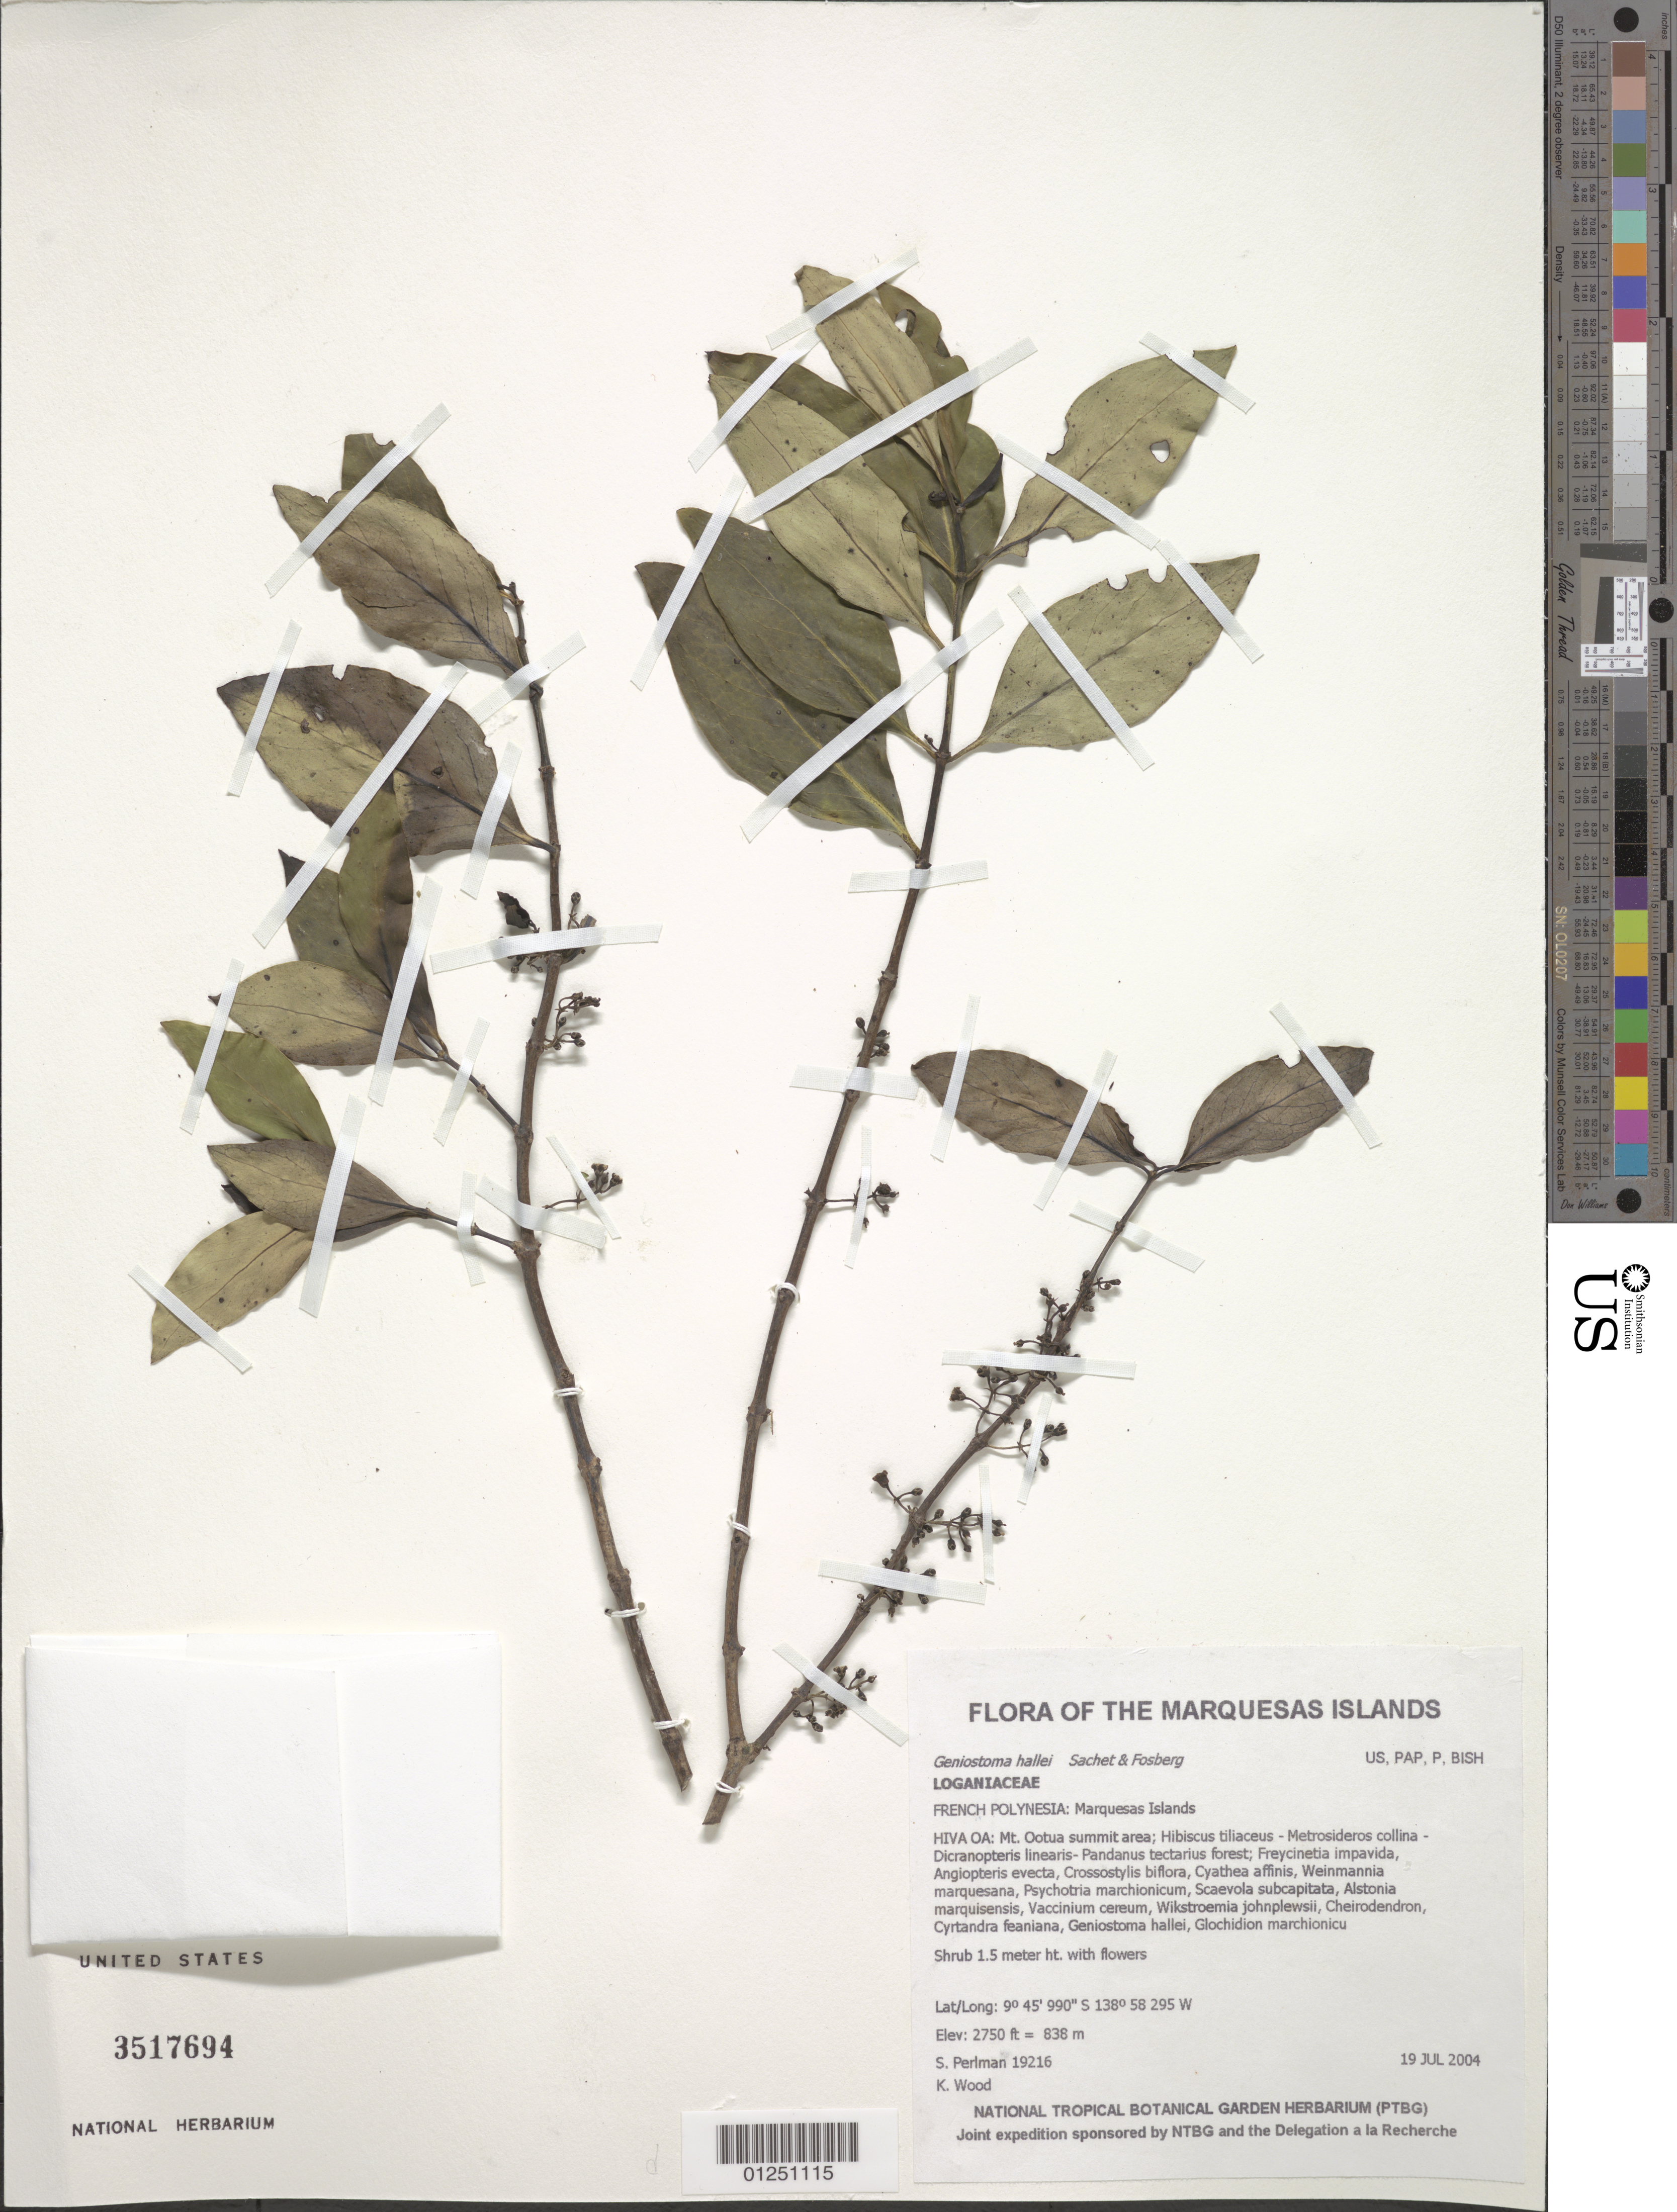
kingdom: Plantae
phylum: Tracheophyta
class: Magnoliopsida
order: Gentianales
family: Loganiaceae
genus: Geniostoma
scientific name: Geniostoma hallei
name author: Fosberg & Sachet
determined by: Lorence, David H., (PTBG), National Tropical Botanical Garden (UNITED STATES)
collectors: S. P. Perlman & K. R. Wood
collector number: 19216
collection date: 2004-07-19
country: French Polynesia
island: Hiva Oa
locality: Mt. Ootua summit area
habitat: Hibiscus tiliaceus - Metrosideros collina - Dicranopteris linearis- Pandanus tectarius forest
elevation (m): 838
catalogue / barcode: US 3517694